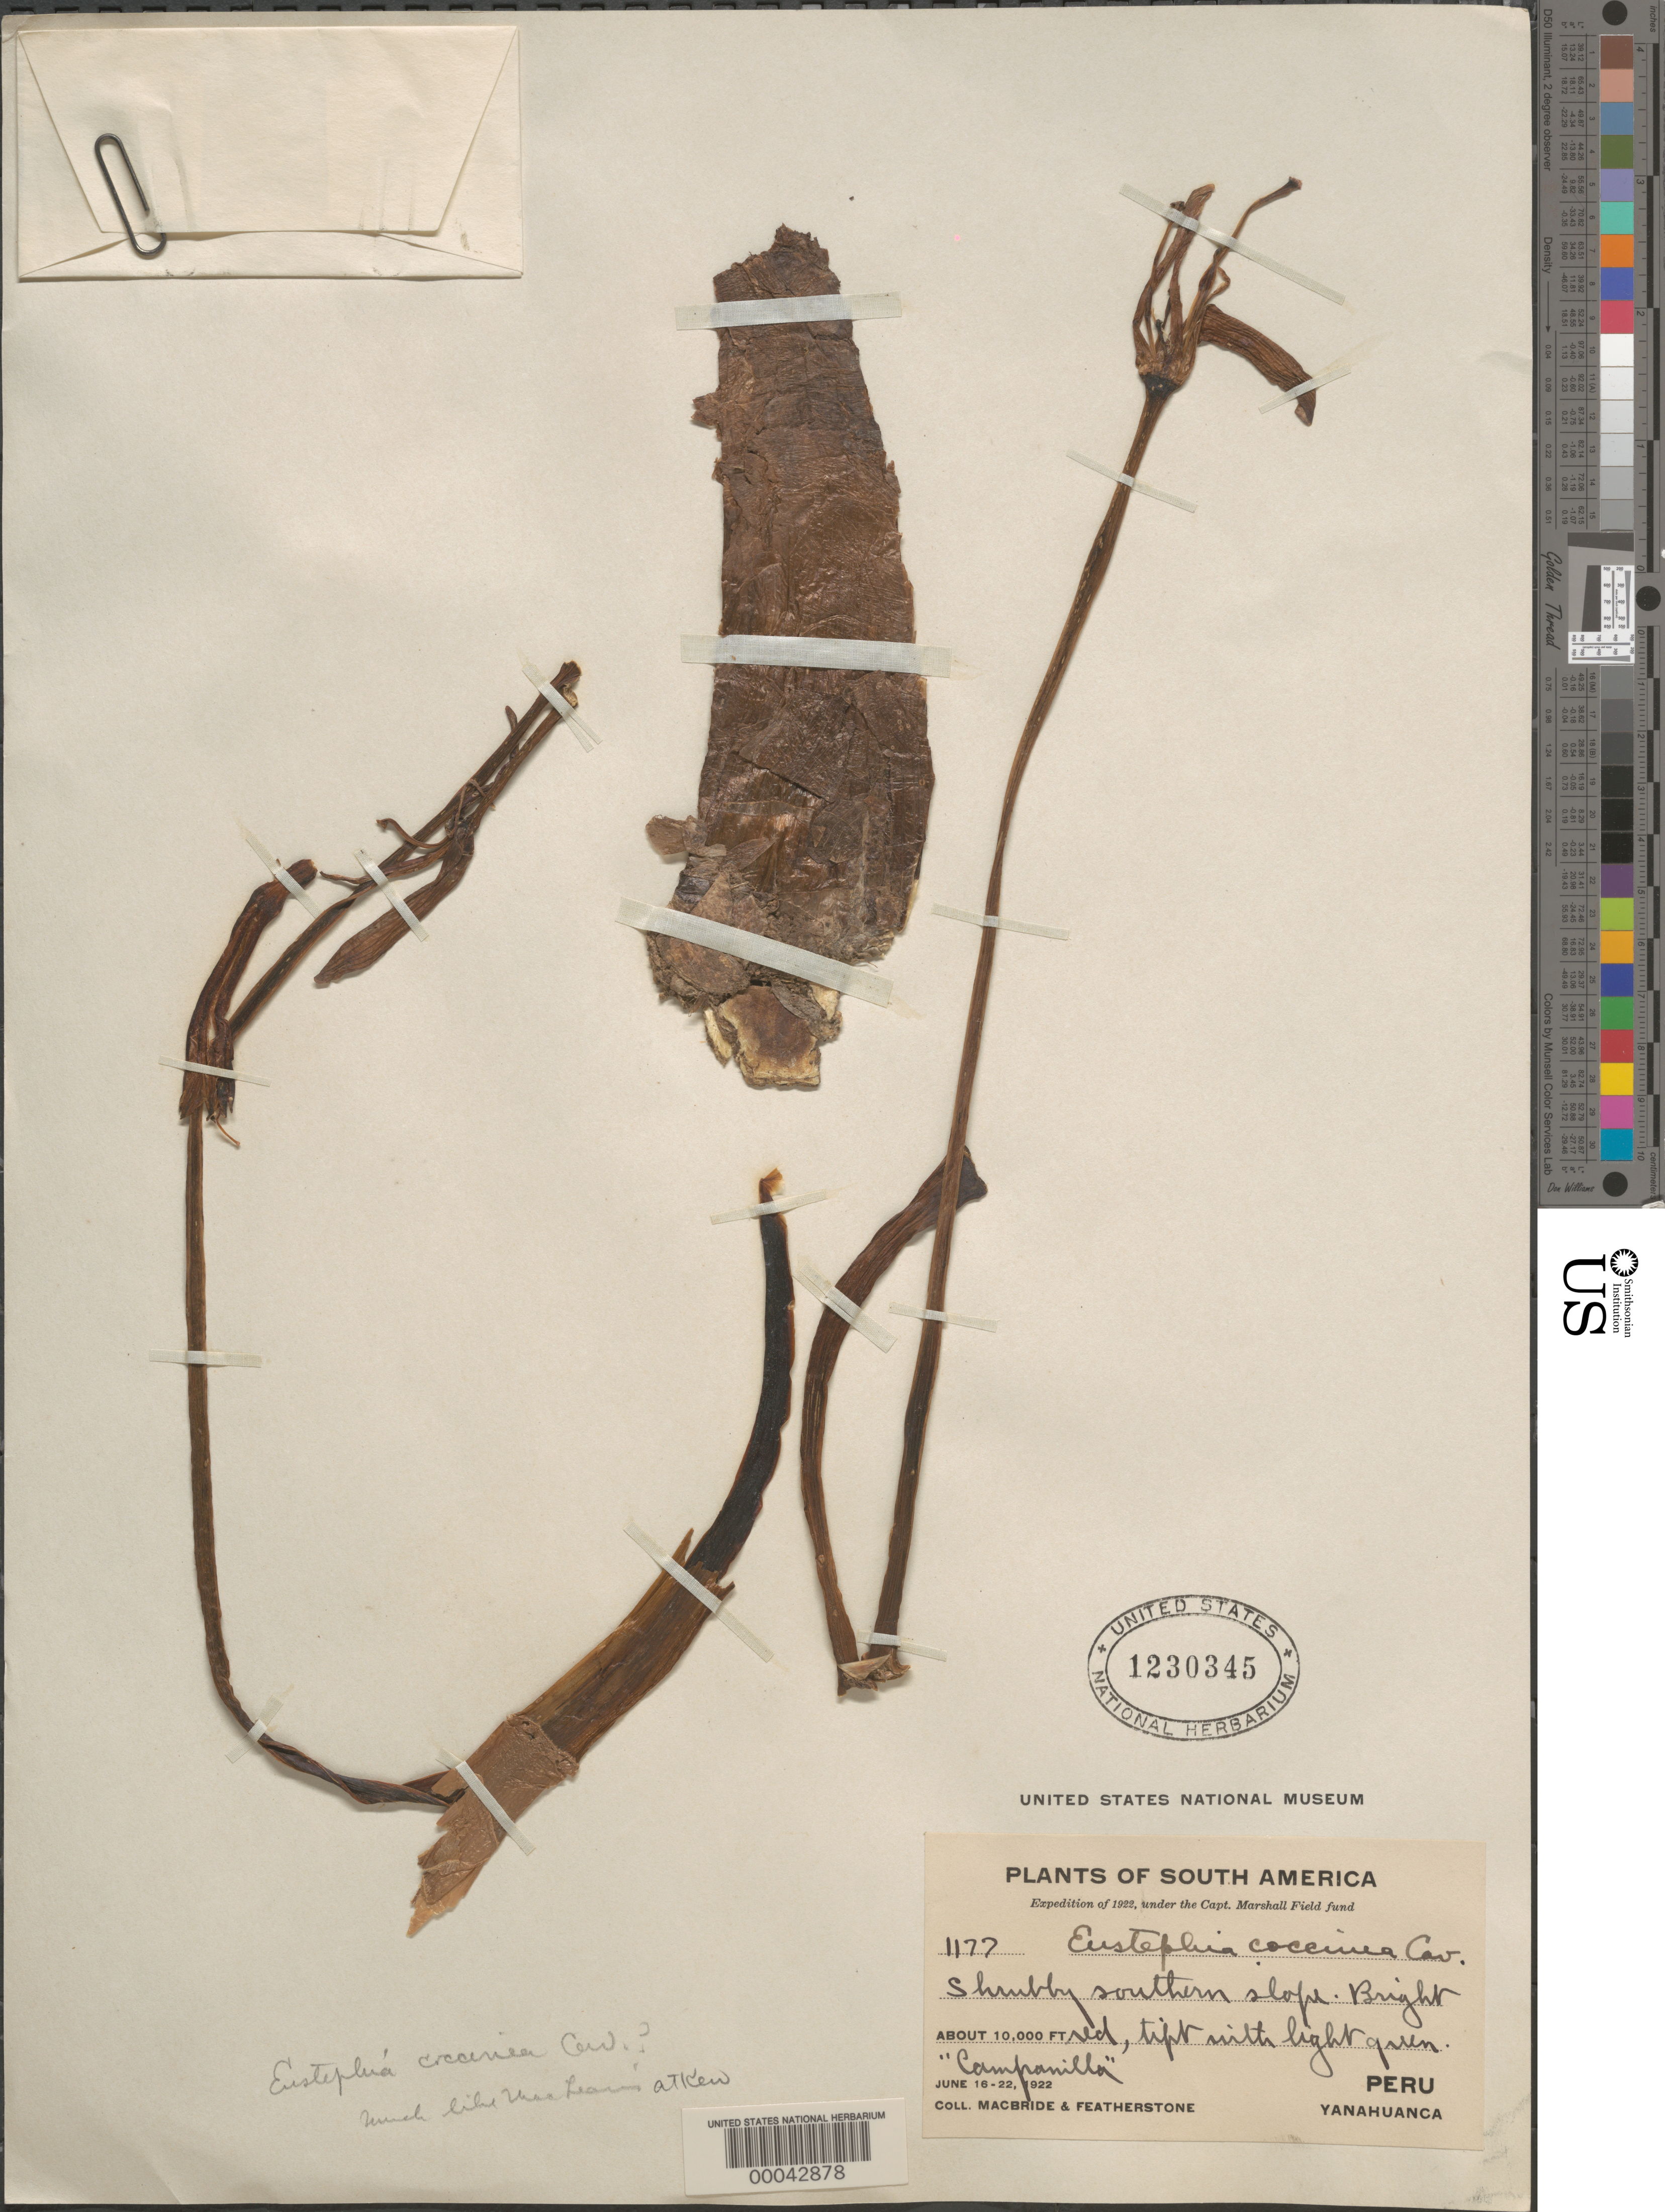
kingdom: Plantae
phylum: Tracheophyta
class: Liliopsida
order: Asparagales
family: Amaryllidaceae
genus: Eustephia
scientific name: Eustephia coccinea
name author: Cav.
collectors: J. F. Macbride & W. Featherstone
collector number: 1177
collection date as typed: June 16-22, 1922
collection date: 1922-06-16/1922-06-22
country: Peru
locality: Yanahuanca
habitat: Shrubby southern slope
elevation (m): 3048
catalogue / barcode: US 1230345